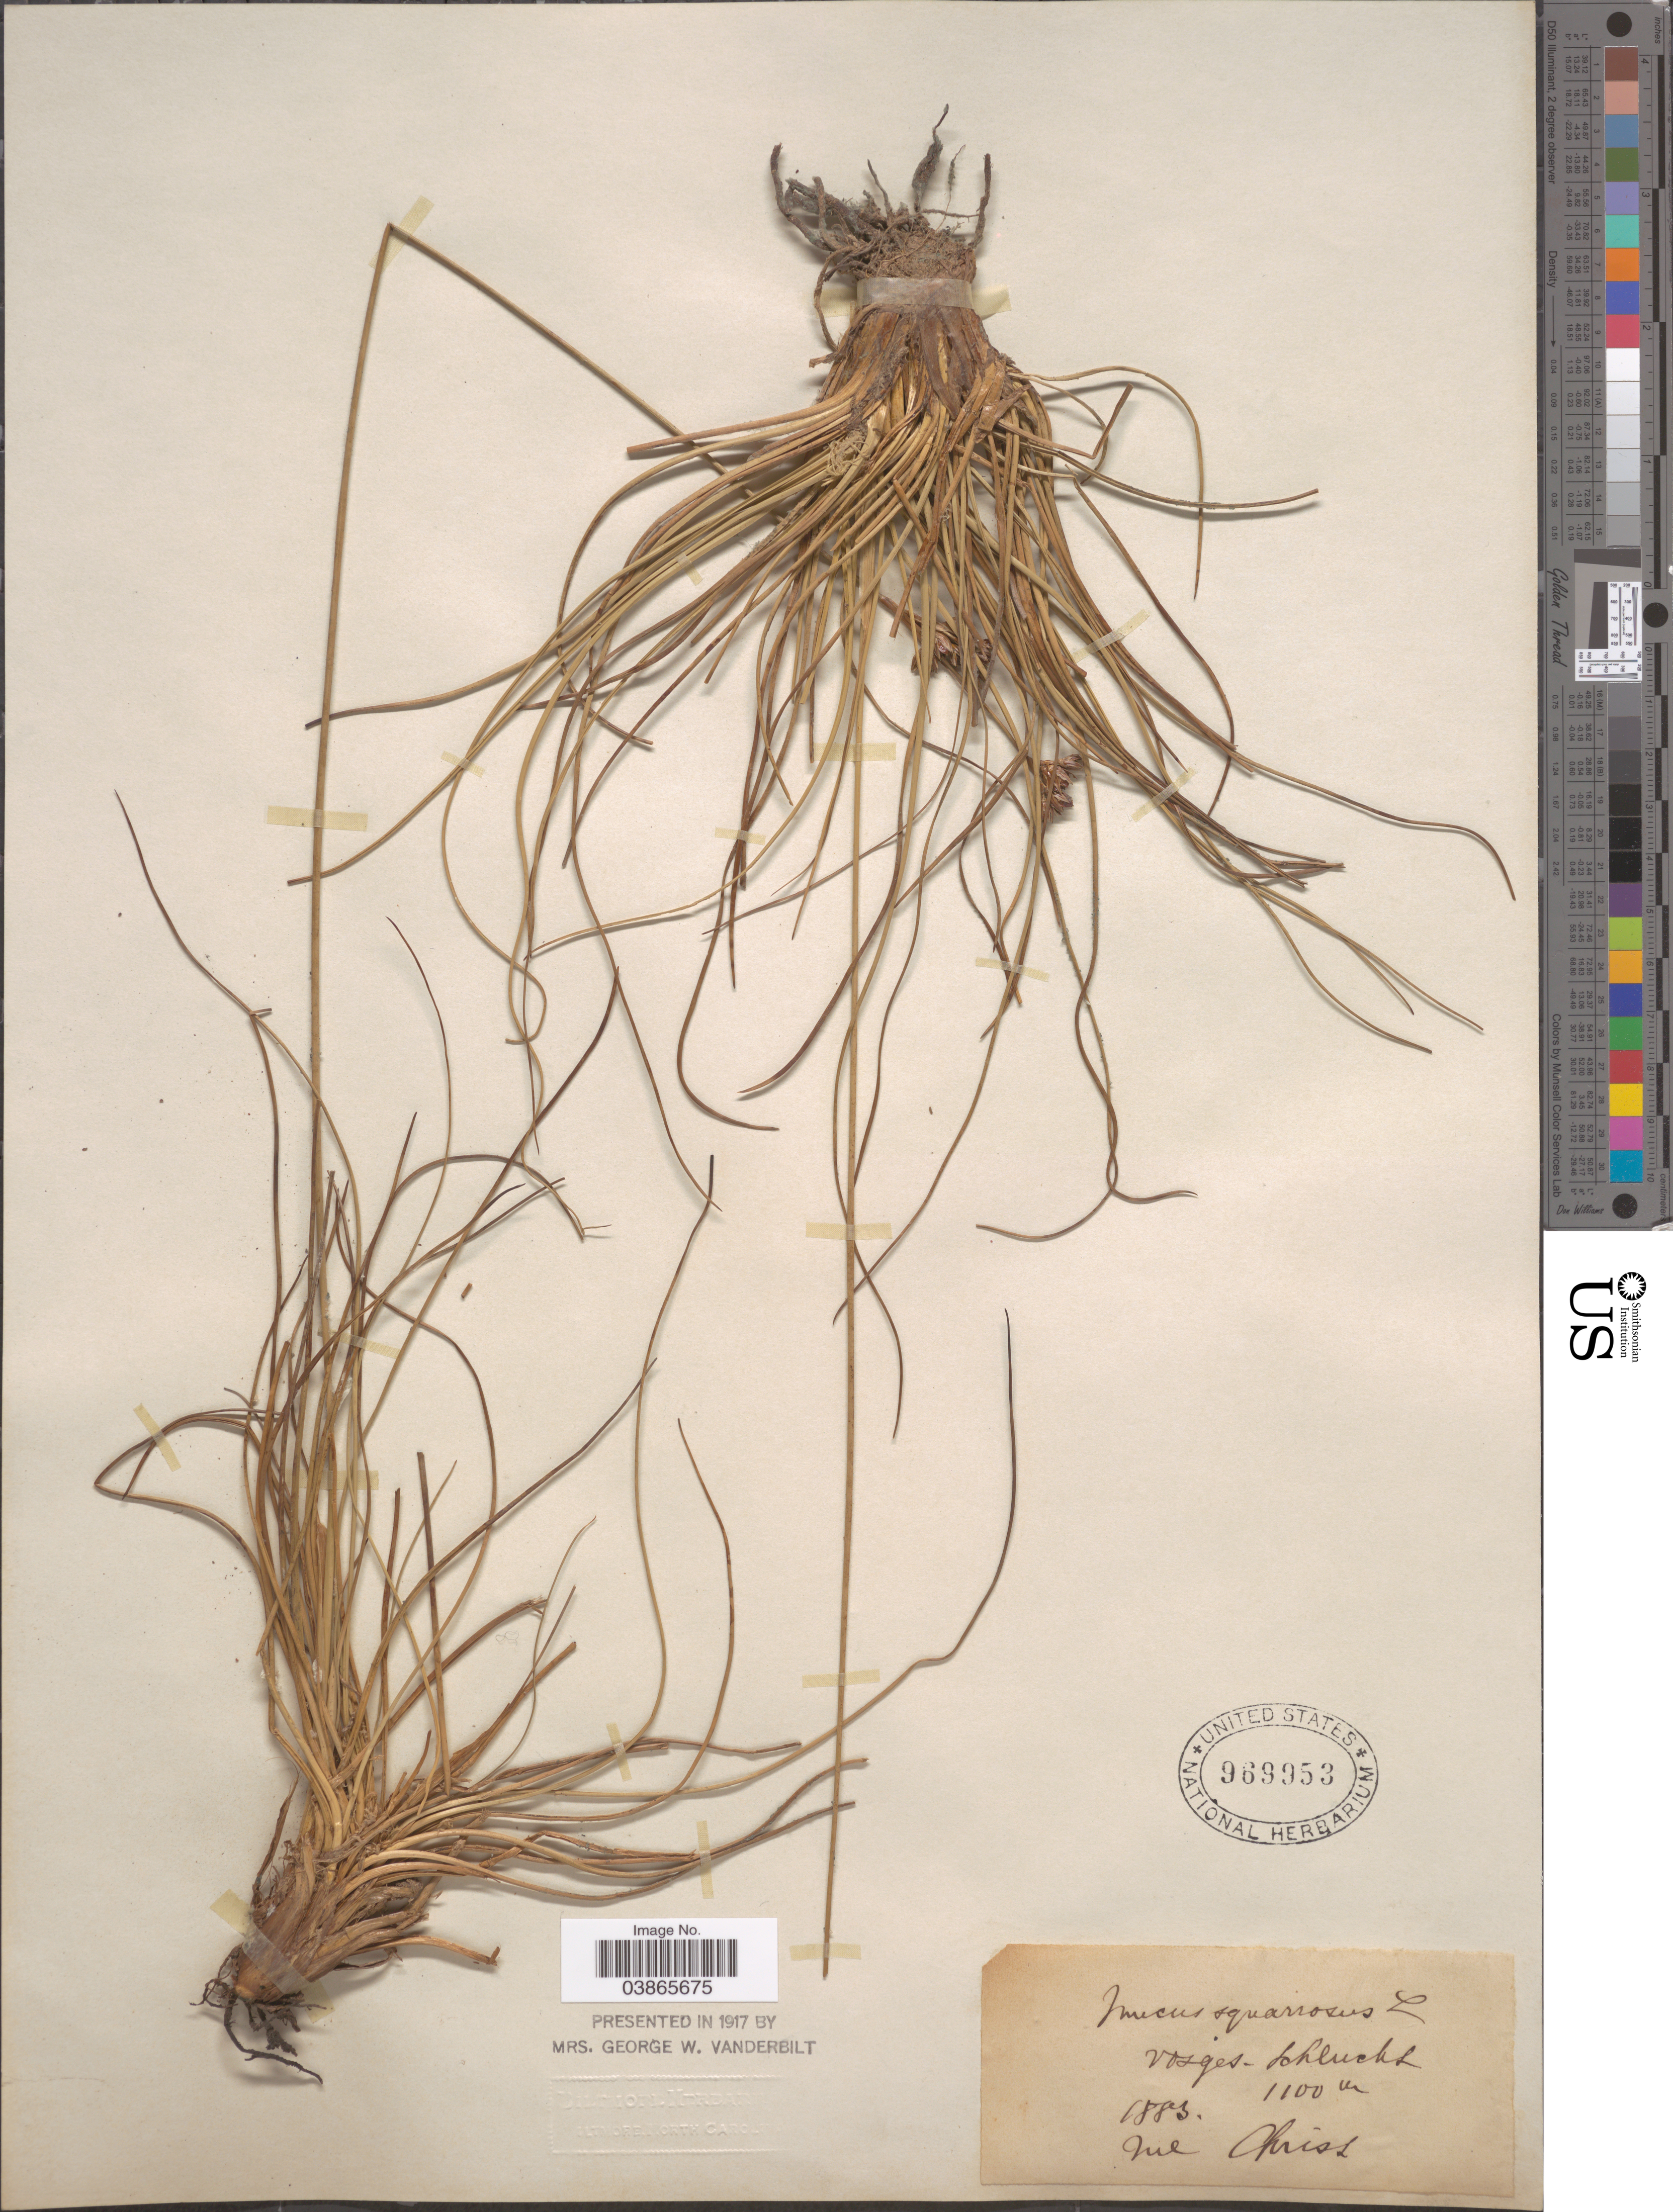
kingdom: Plantae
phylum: Tracheophyta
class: Liliopsida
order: Poales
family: Juncaceae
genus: Juncus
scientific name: Juncus squarrosus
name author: L.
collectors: Christ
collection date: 1883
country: France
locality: Vosges-Schlucht.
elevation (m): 1100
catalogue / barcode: US 969953